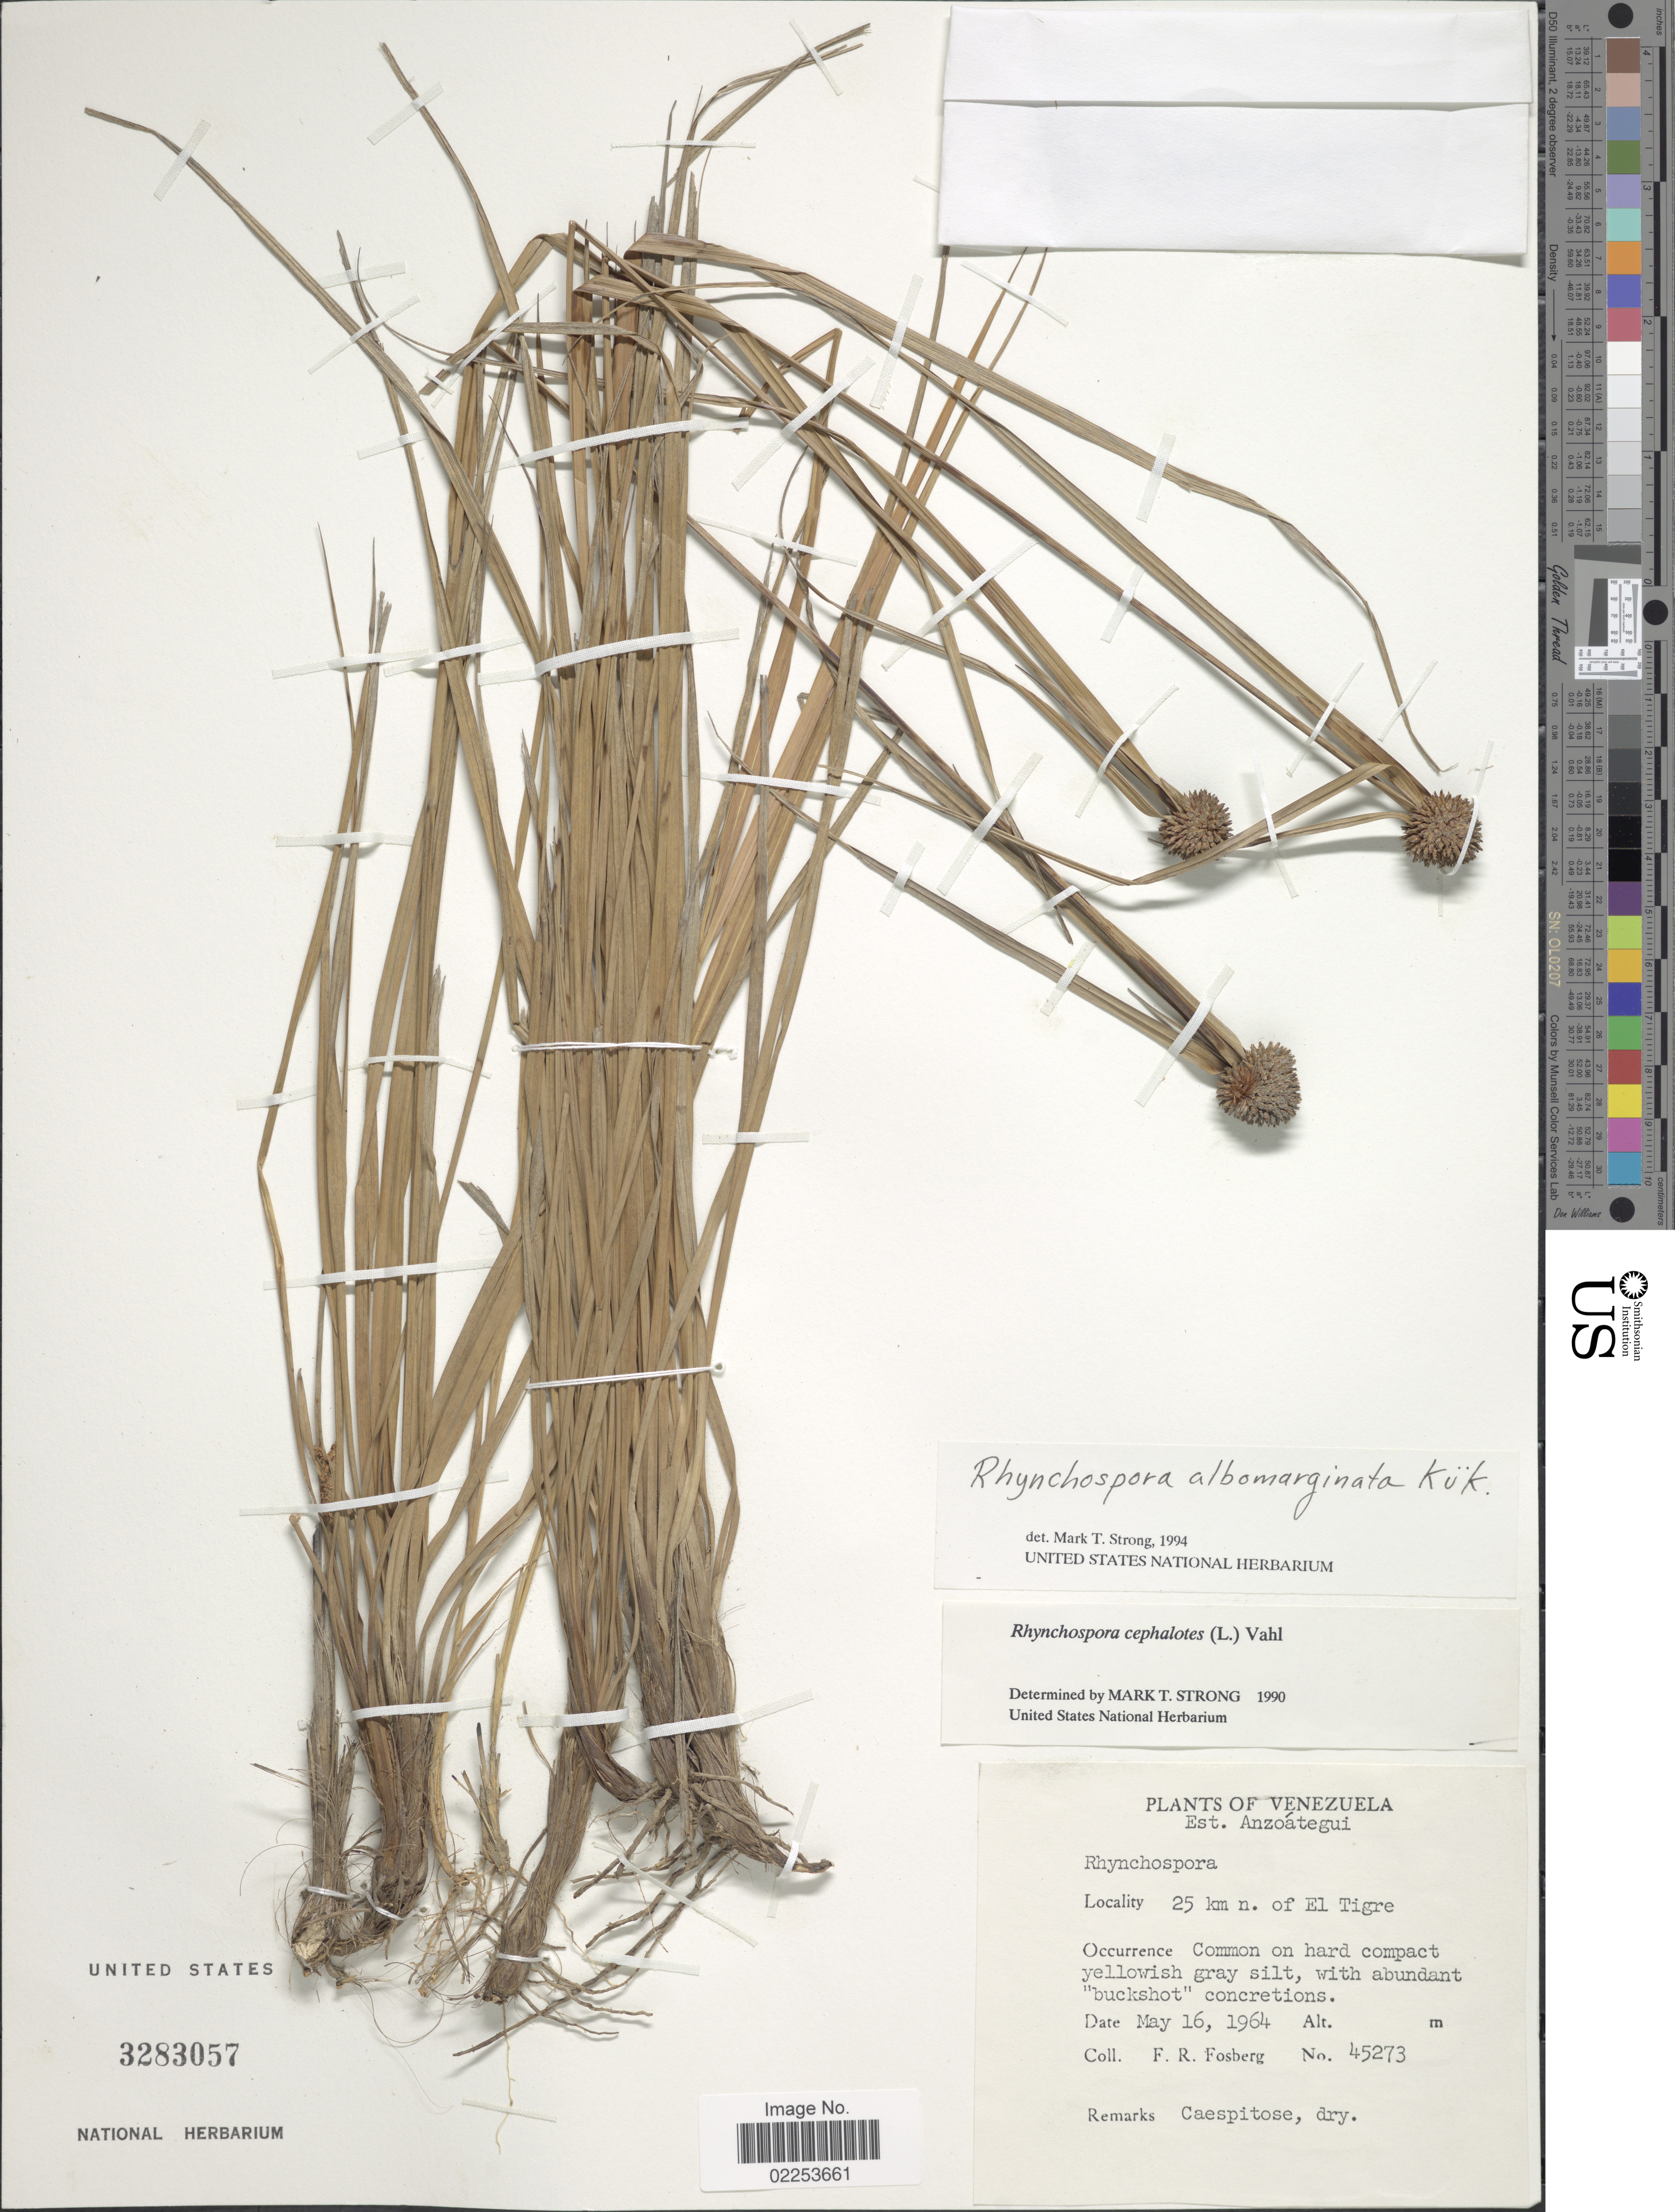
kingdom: Plantae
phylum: Tracheophyta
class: Liliopsida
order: Poales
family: Cyperaceae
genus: Rhynchospora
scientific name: Rhynchospora albomarginata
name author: Kük.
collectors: F. R. Fosberg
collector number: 45273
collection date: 1964-05-16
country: Venezuela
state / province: Anzoategui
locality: Est. Anzoategui, 25 km n, of El Tigre.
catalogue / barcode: US 3283057